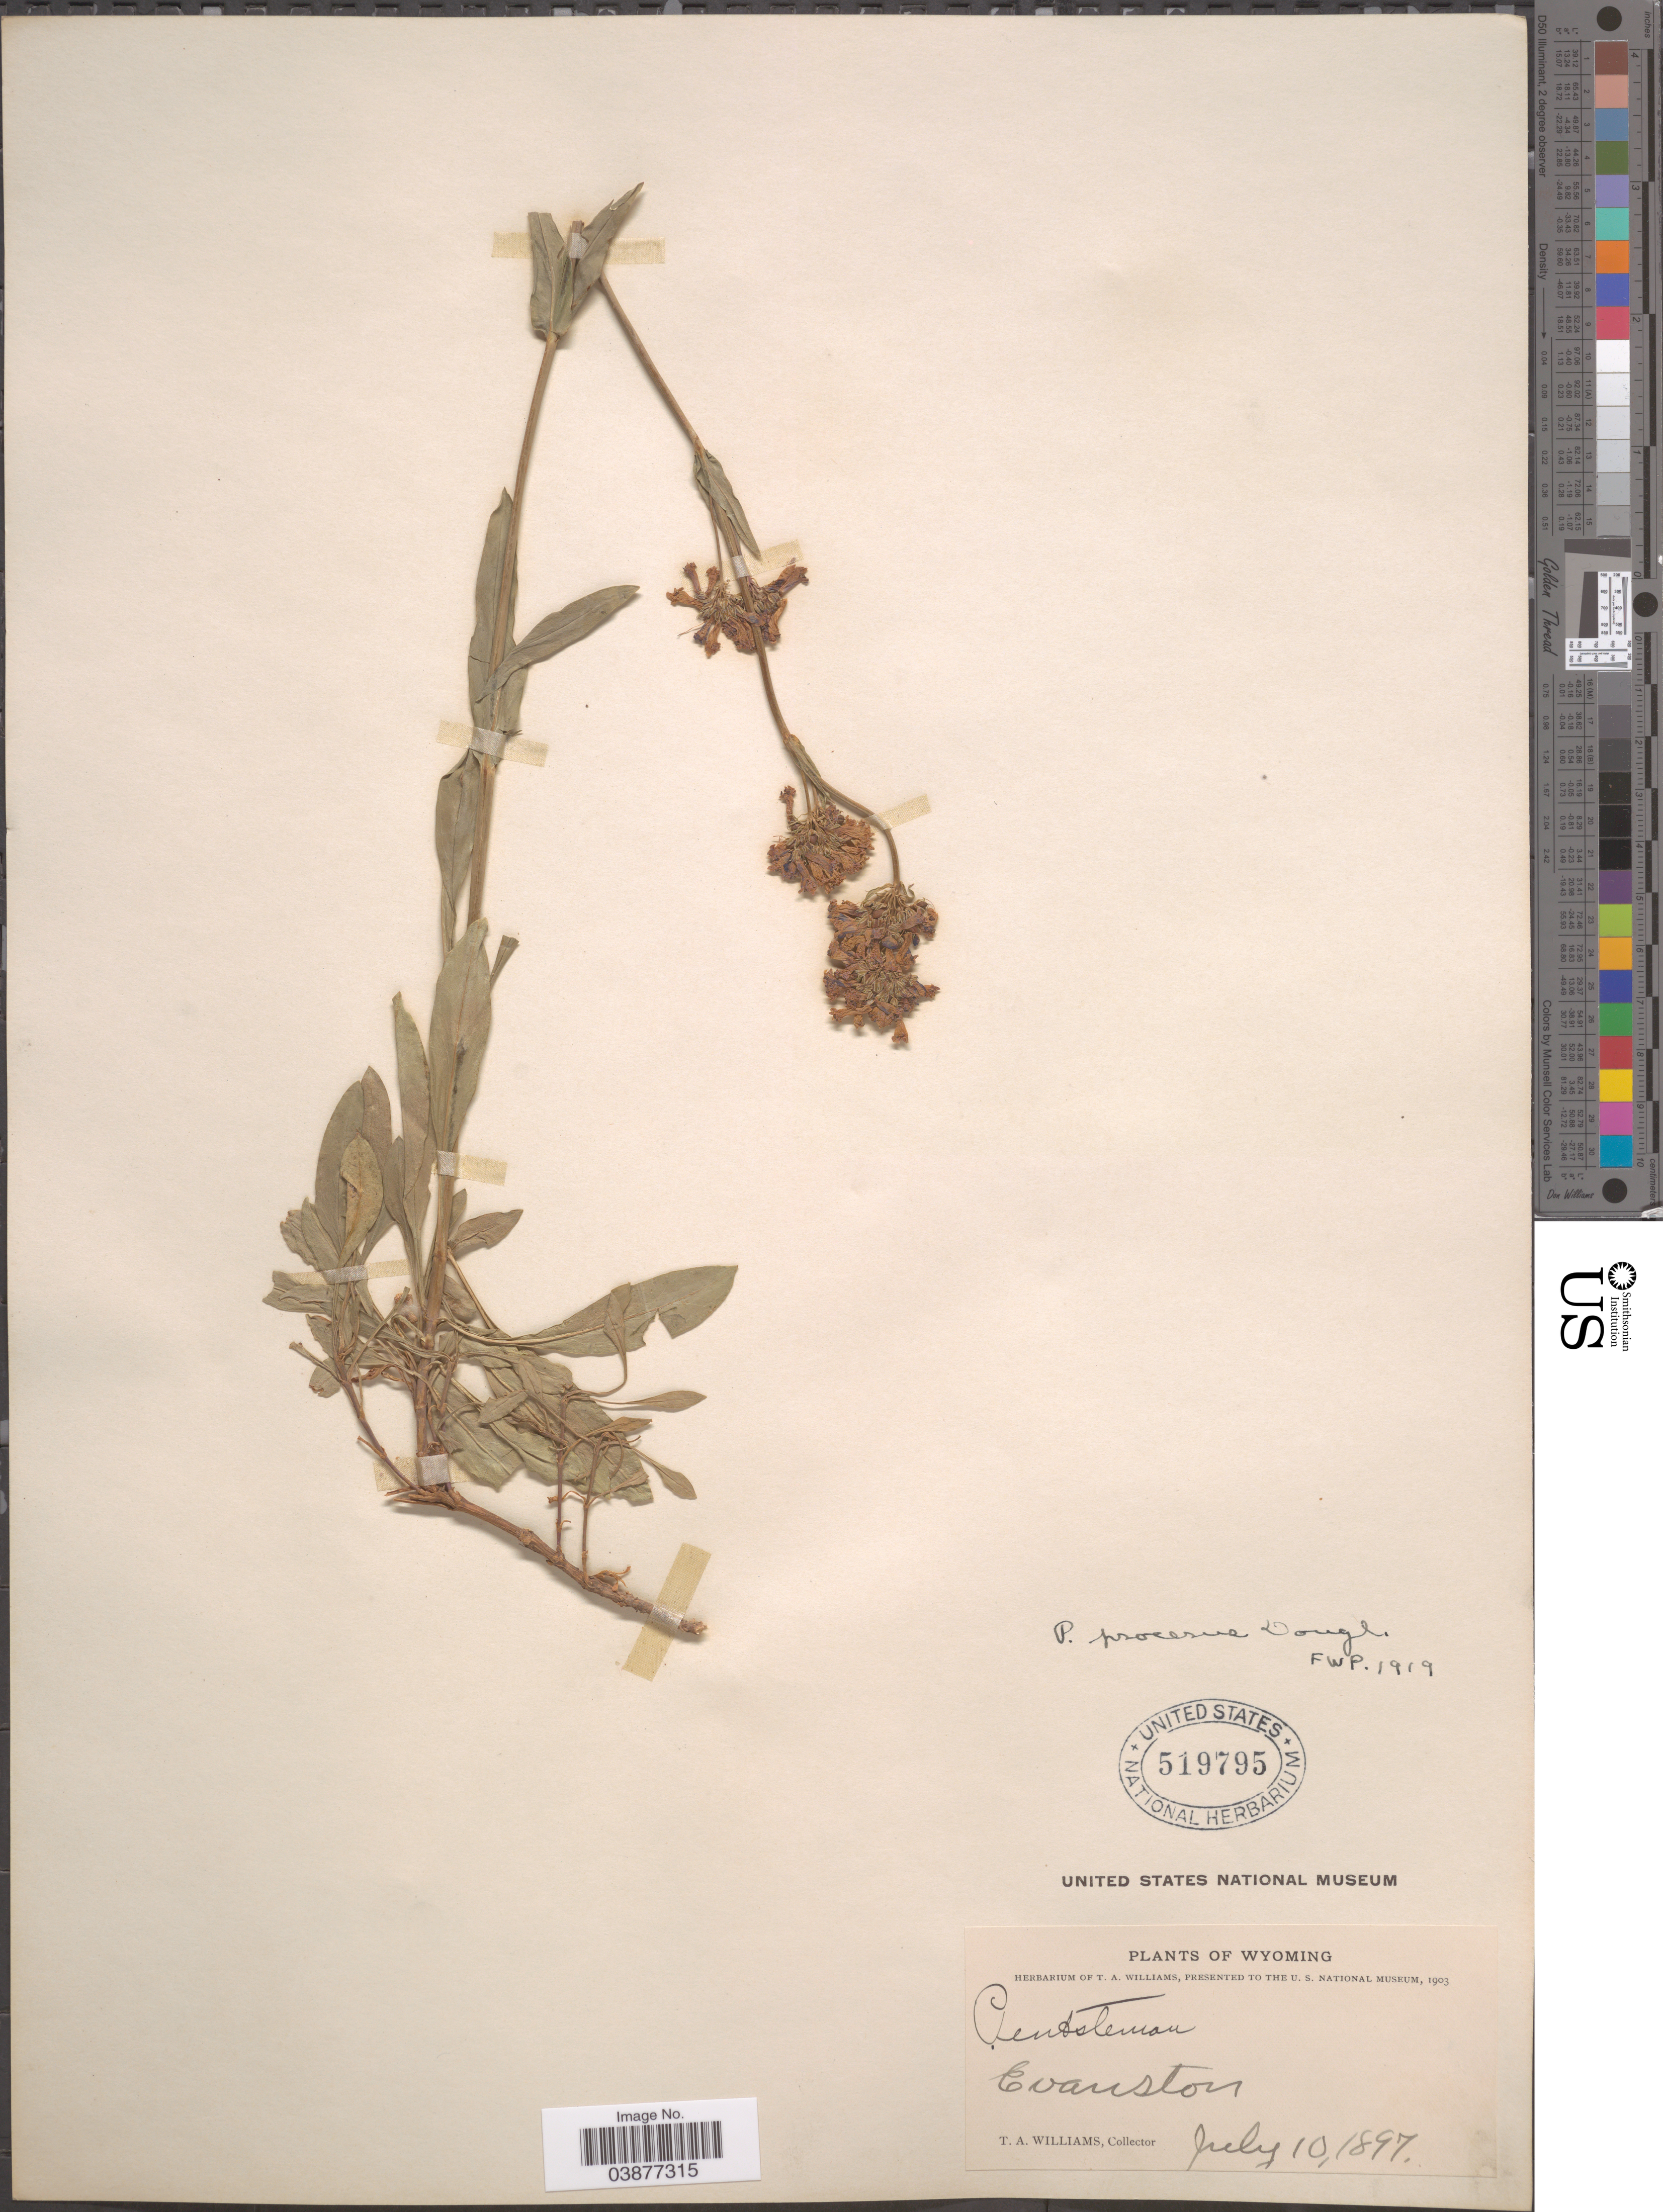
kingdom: Plantae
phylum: Tracheophyta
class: Magnoliopsida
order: Lamiales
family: Plantaginaceae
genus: Penstemon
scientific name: Penstemon procerus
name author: Douglas ex Graham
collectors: T. Williams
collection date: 1897-07-10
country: United States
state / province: Wyoming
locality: Evanston.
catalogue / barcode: US 519795